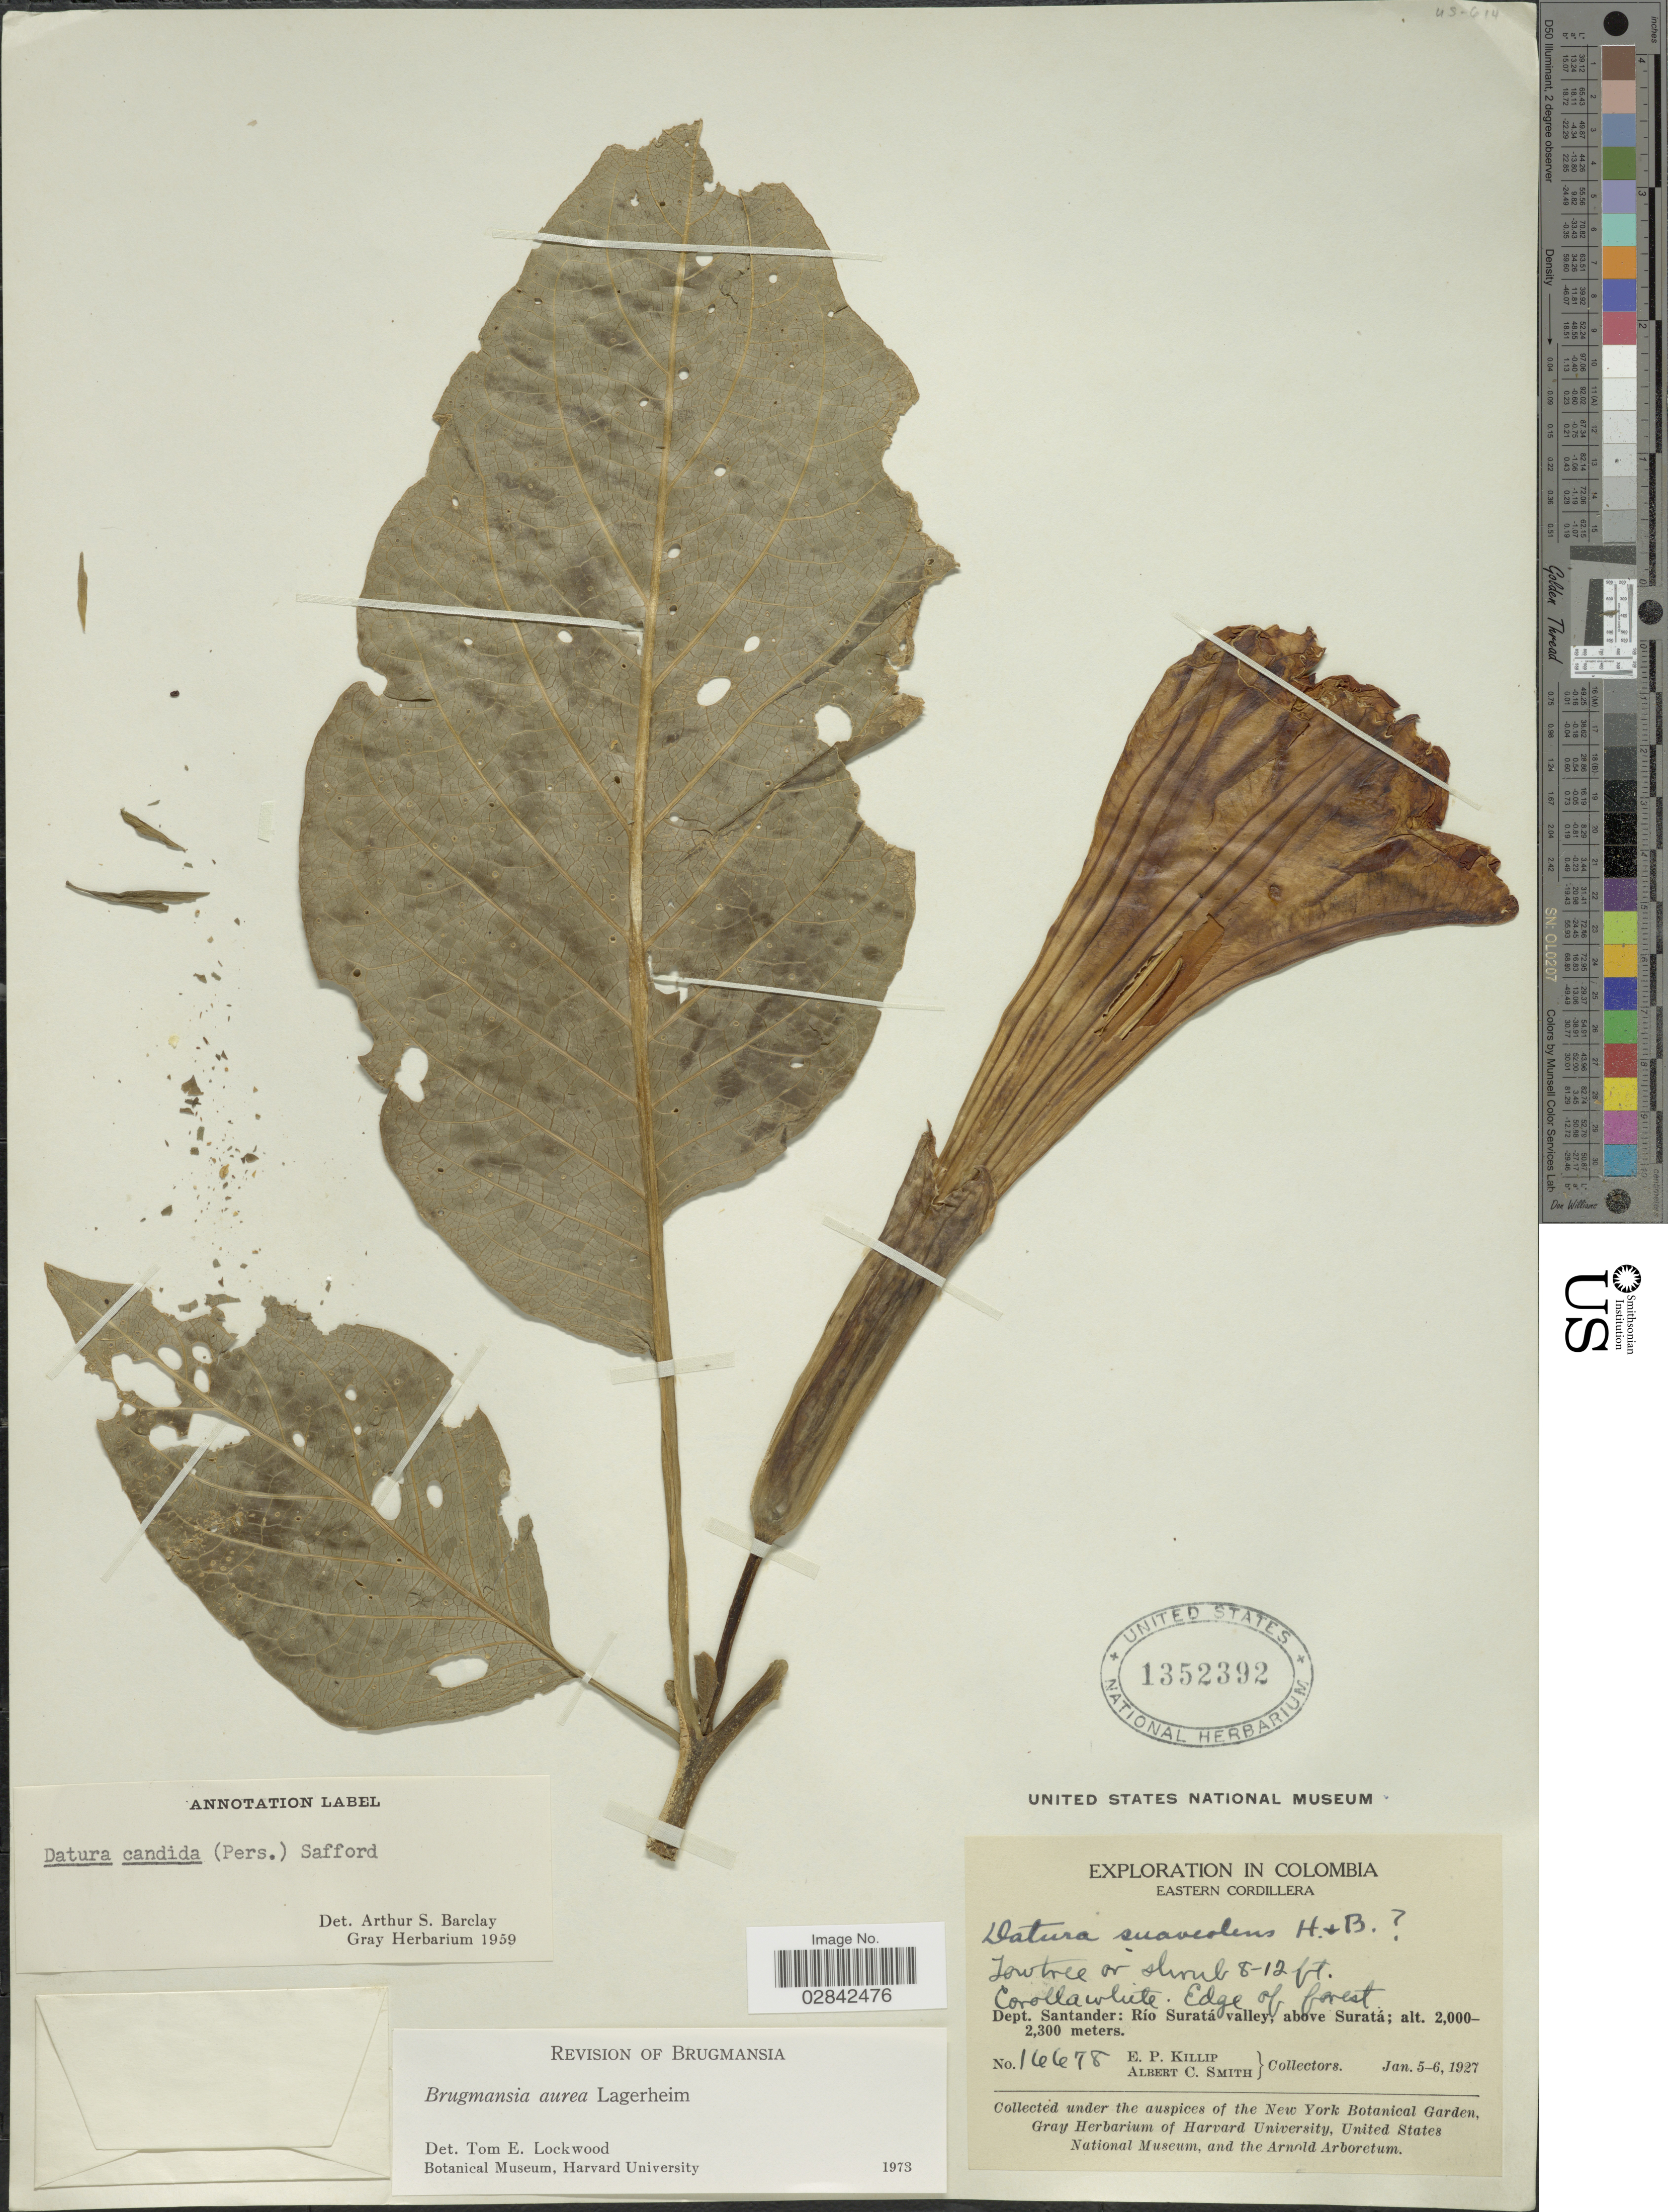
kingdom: Plantae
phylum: Tracheophyta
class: Magnoliopsida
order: Solanales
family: Solanaceae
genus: Brugmansia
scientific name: Brugmansia aurea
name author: Lagerh.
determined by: Lockwood, T. E.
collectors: E. P. Killip & A. C. Smith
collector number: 16678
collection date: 1927-01-05/1927-01-06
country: Colombia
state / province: Santander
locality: Eastern Cordillera, Dept. Santander: Río Suratá valley, above Suratá.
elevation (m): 2000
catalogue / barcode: US 1352392